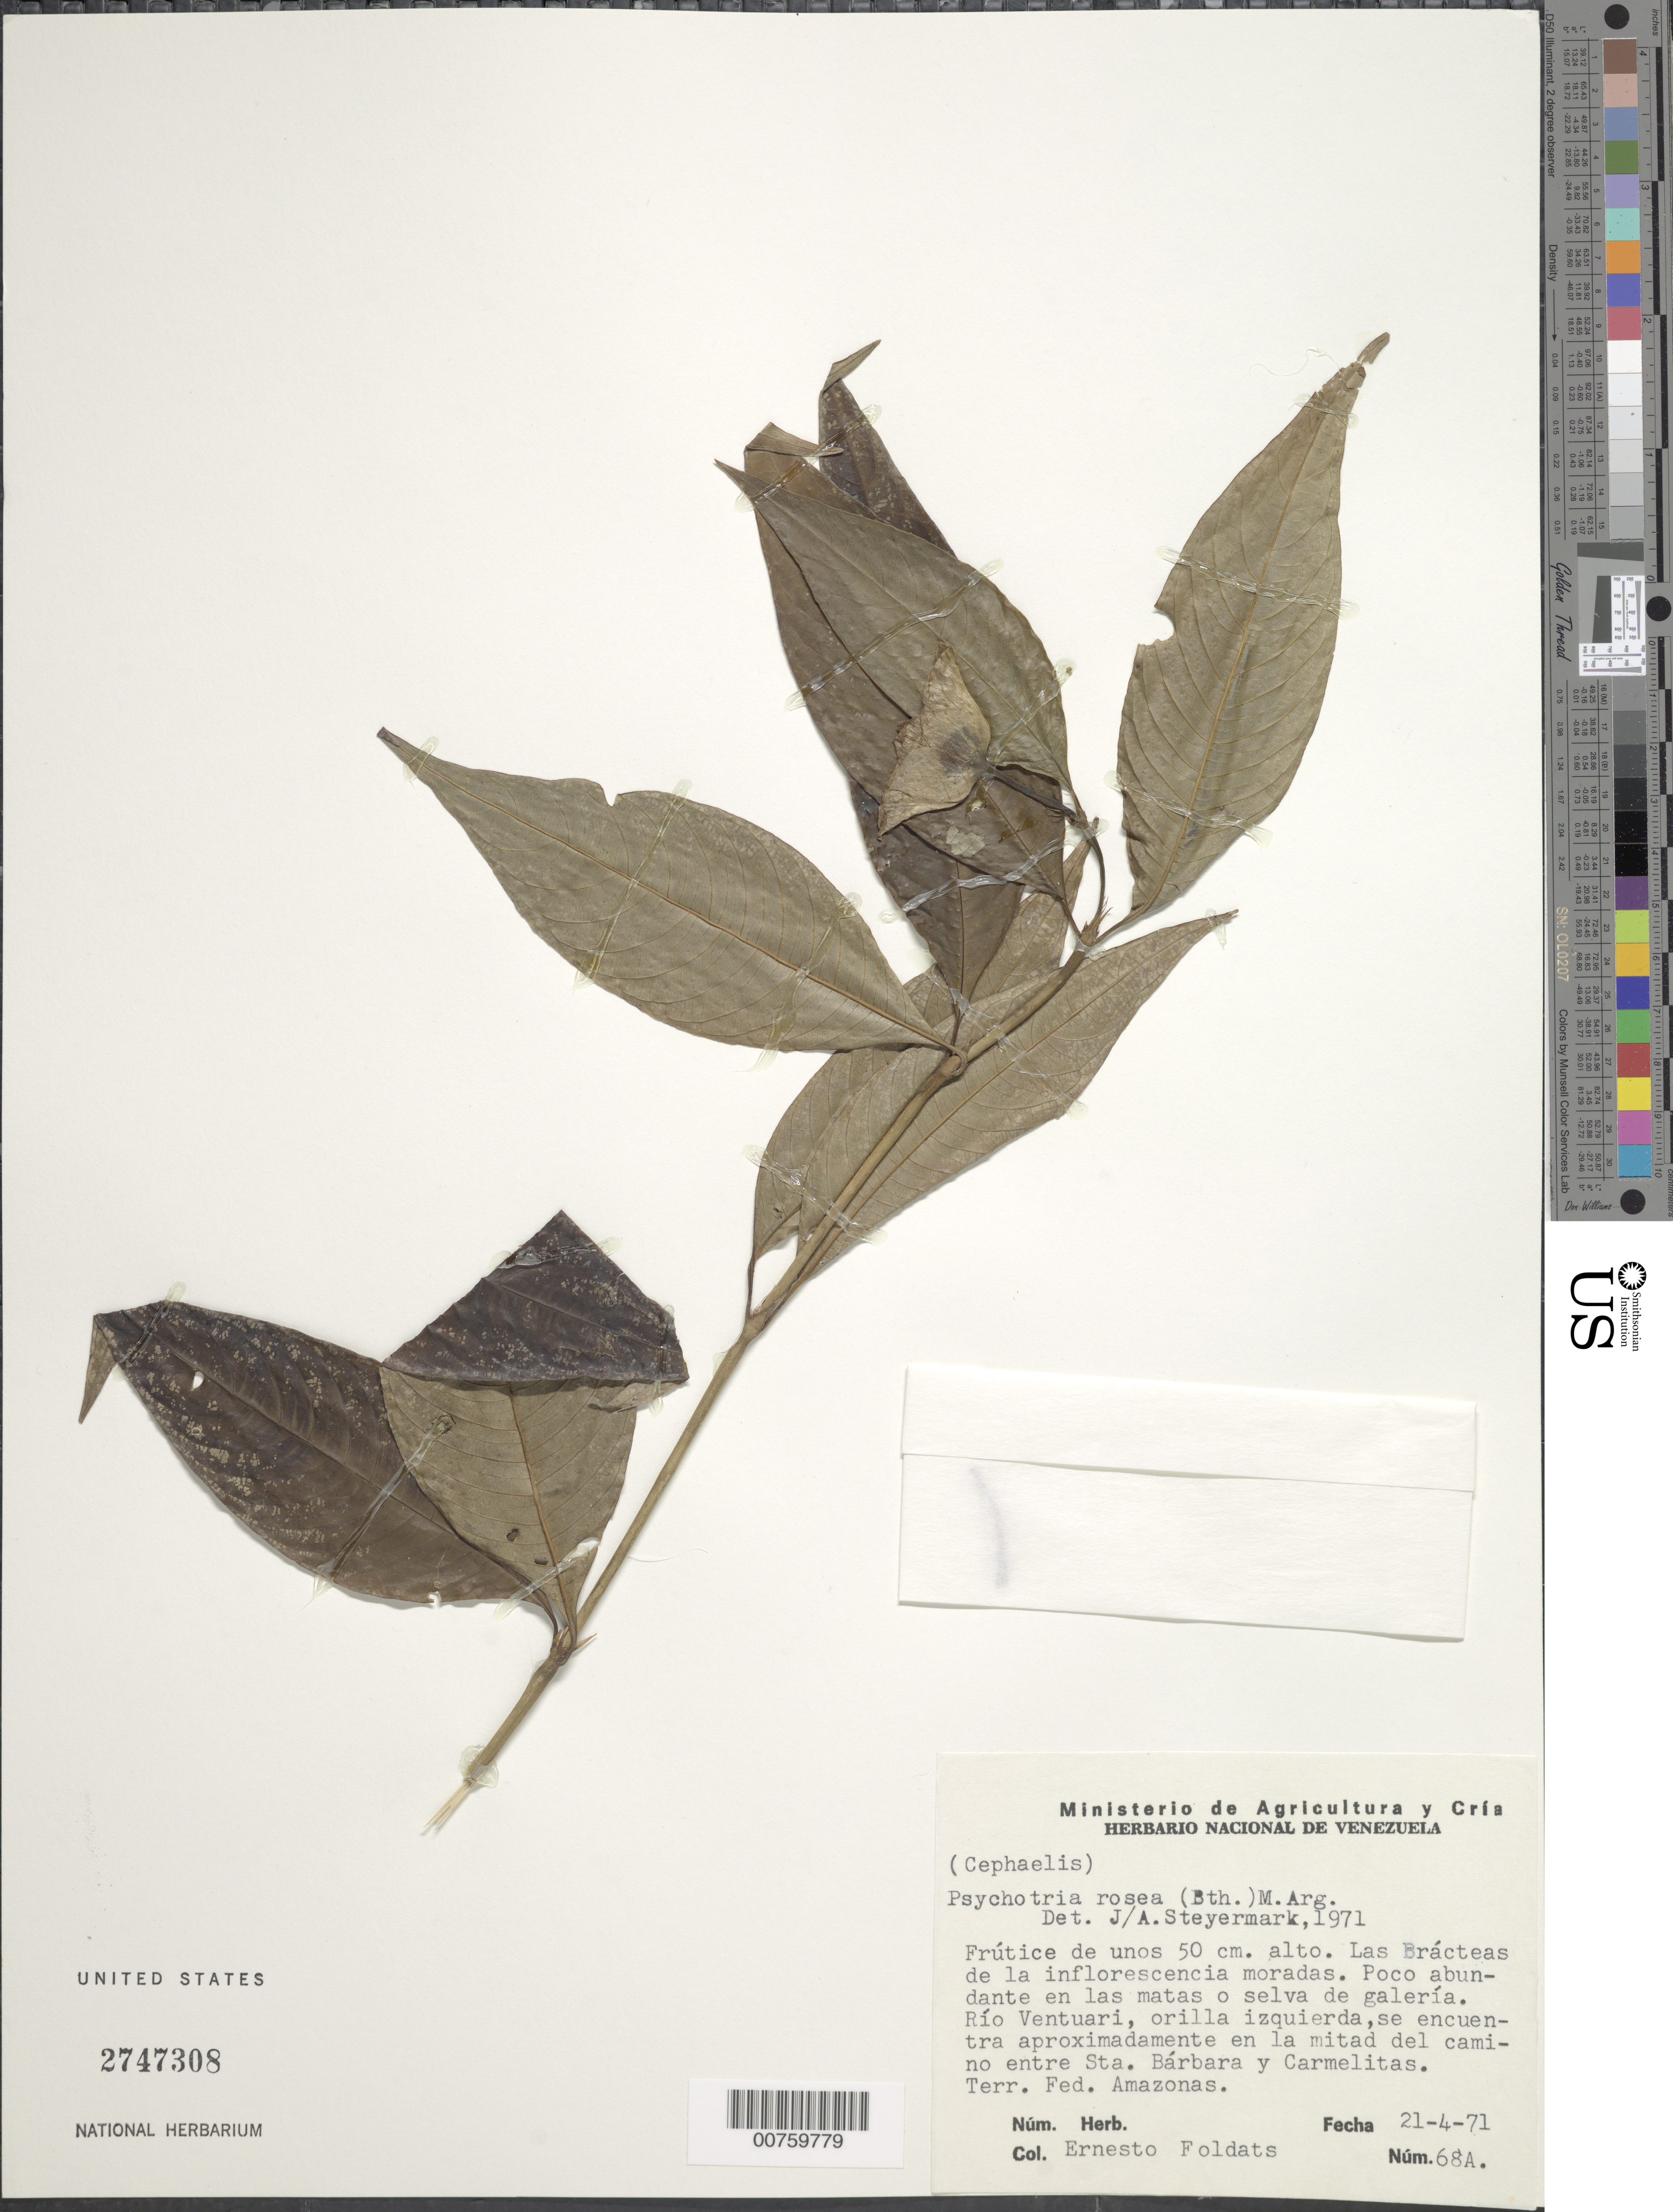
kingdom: Plantae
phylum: Tracheophyta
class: Magnoliopsida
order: Gentianales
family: Rubiaceae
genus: Psychotria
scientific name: Psychotria rosea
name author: (Benth.) Müll. Arg.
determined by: Steyermark, Julian A., (VEN)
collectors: E. Foldats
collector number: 68 A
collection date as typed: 21-Apr-71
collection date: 1971-04-21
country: Venezuela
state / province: Amazonas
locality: Río Ventuari, orilla izquierda, camino entre Sta. Barbara y Carmelitas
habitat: Borde de las matas o selva de galeria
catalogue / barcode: US 2747308